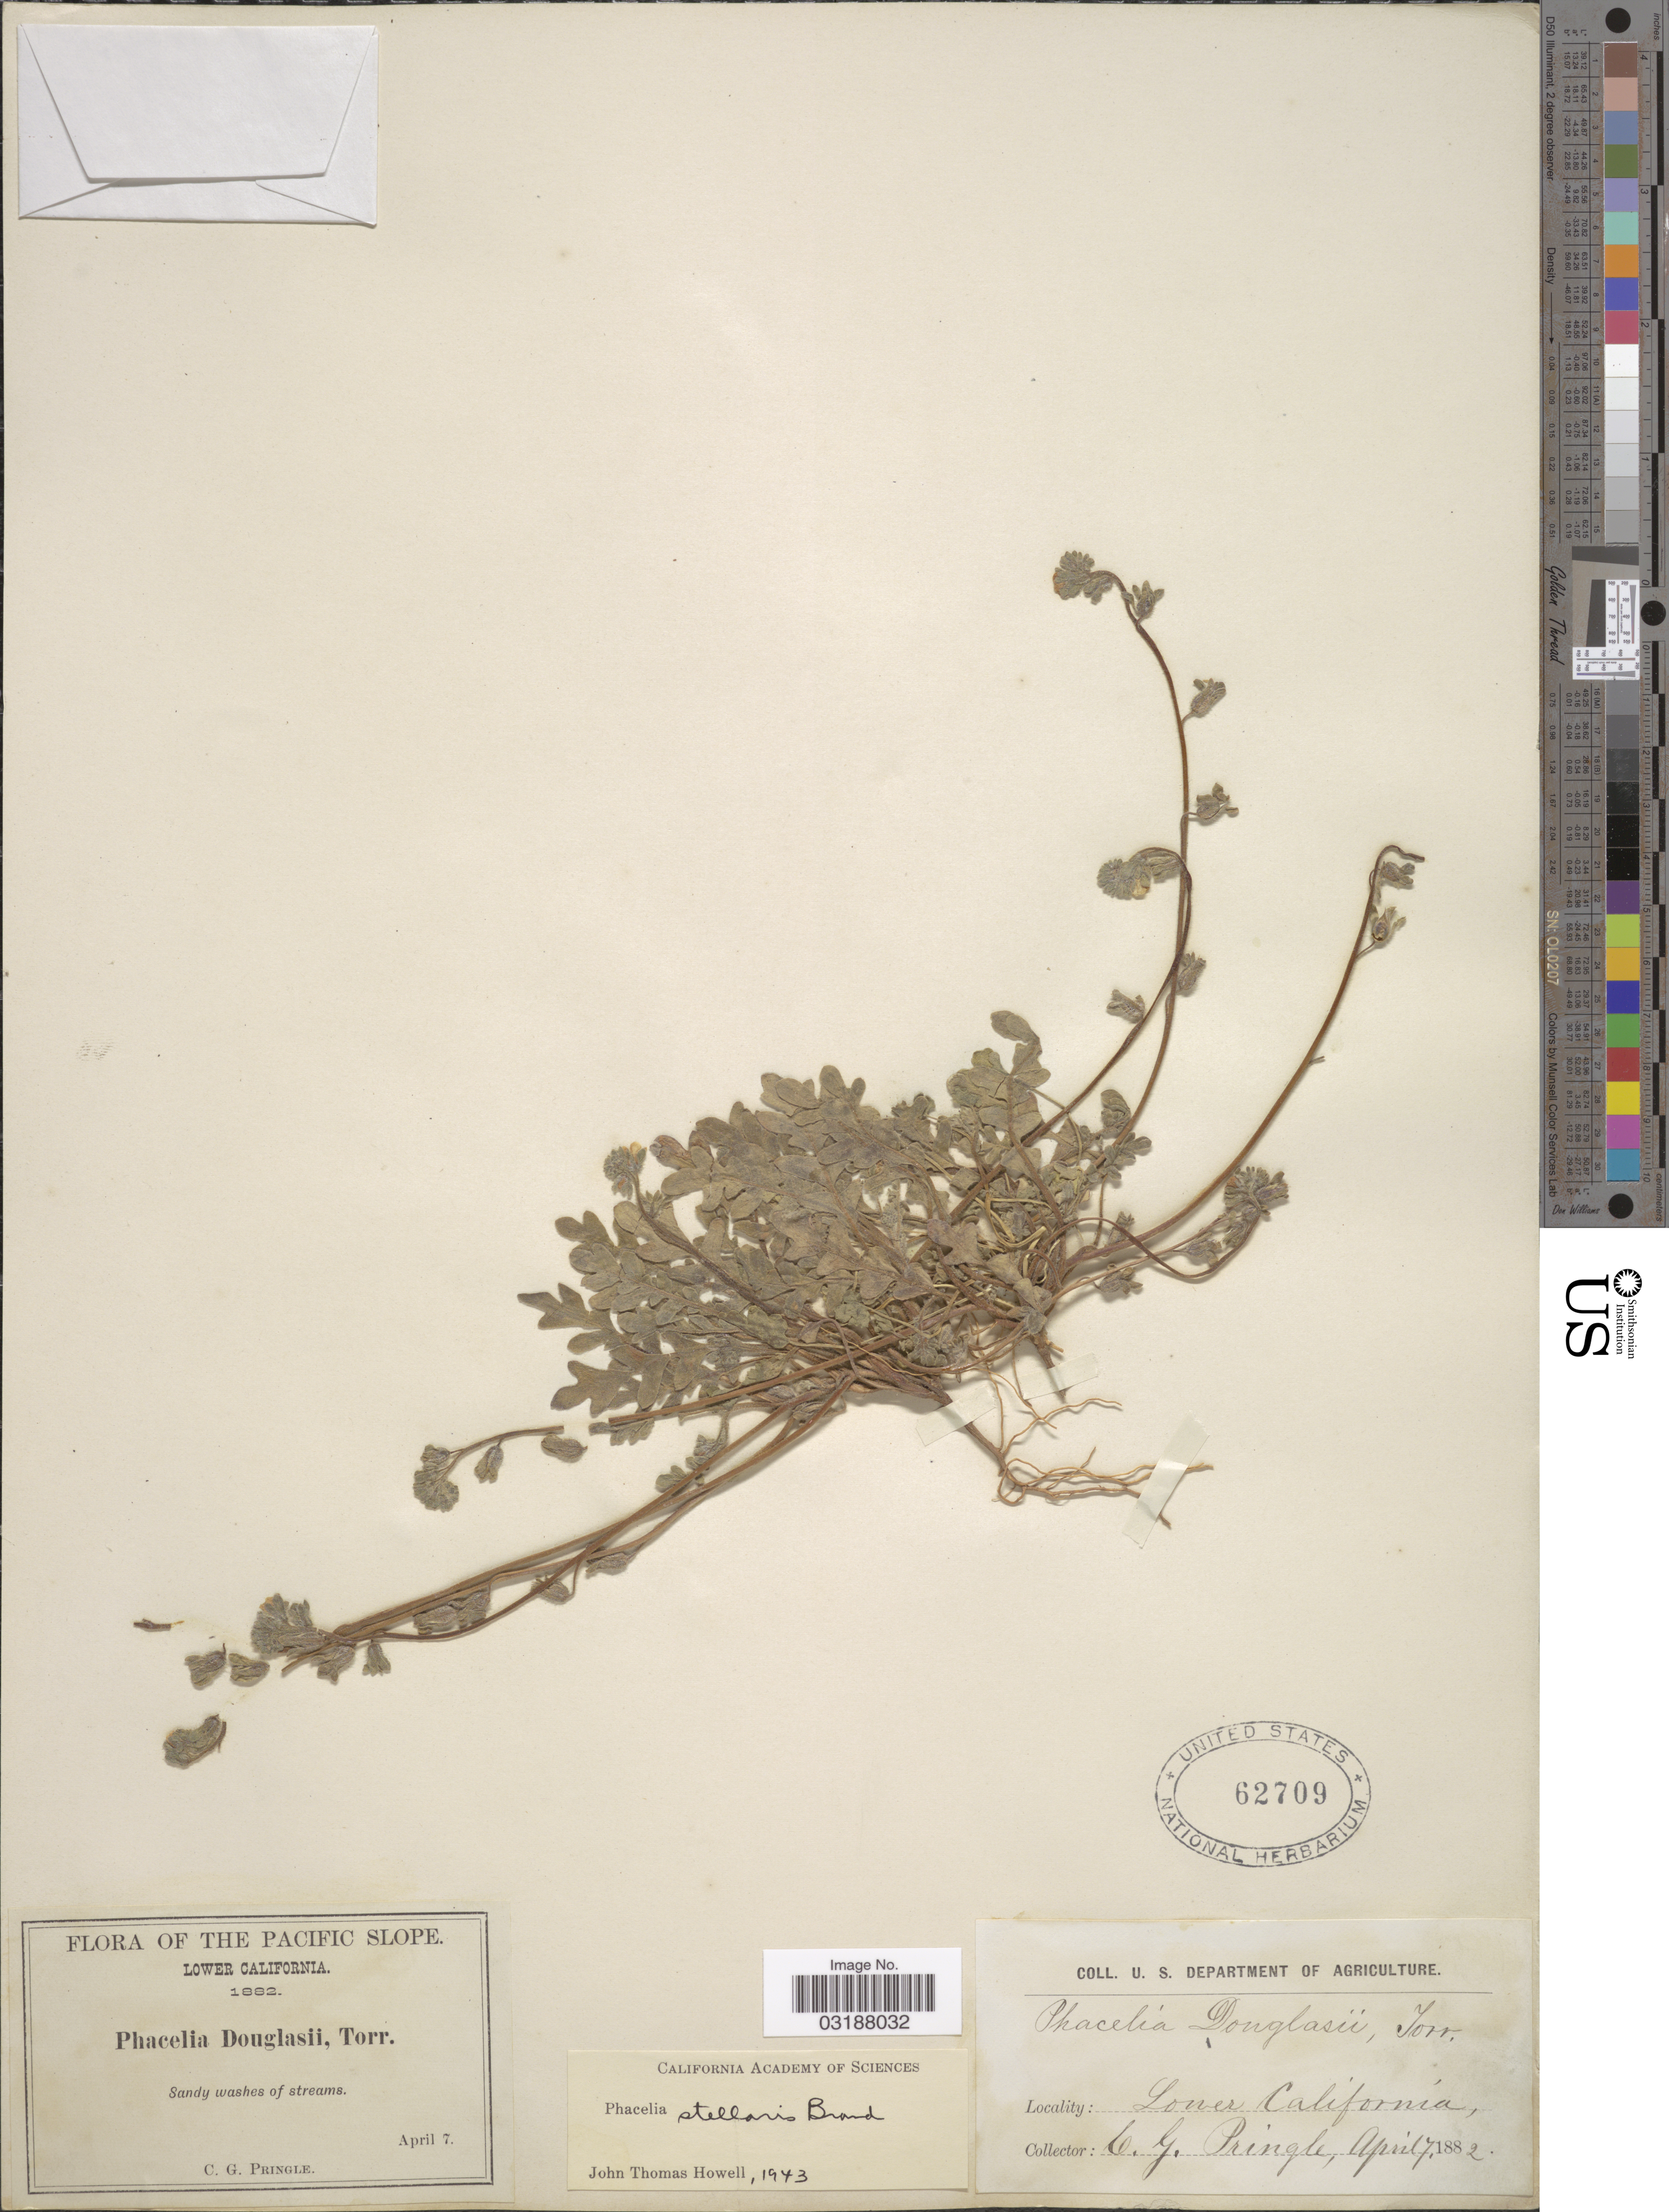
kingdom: Plantae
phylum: Tracheophyta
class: Magnoliopsida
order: Boraginales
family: Hydrophyllaceae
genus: Phacelia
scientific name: Phacelia stellaris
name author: Brand in Engl.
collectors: C. G. Pringle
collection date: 1882-04-07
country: Mexico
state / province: Baja California Norte / Baja California Sur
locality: The Pacific Slope. Lower California. Sandy washes of streams.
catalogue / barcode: US 62709